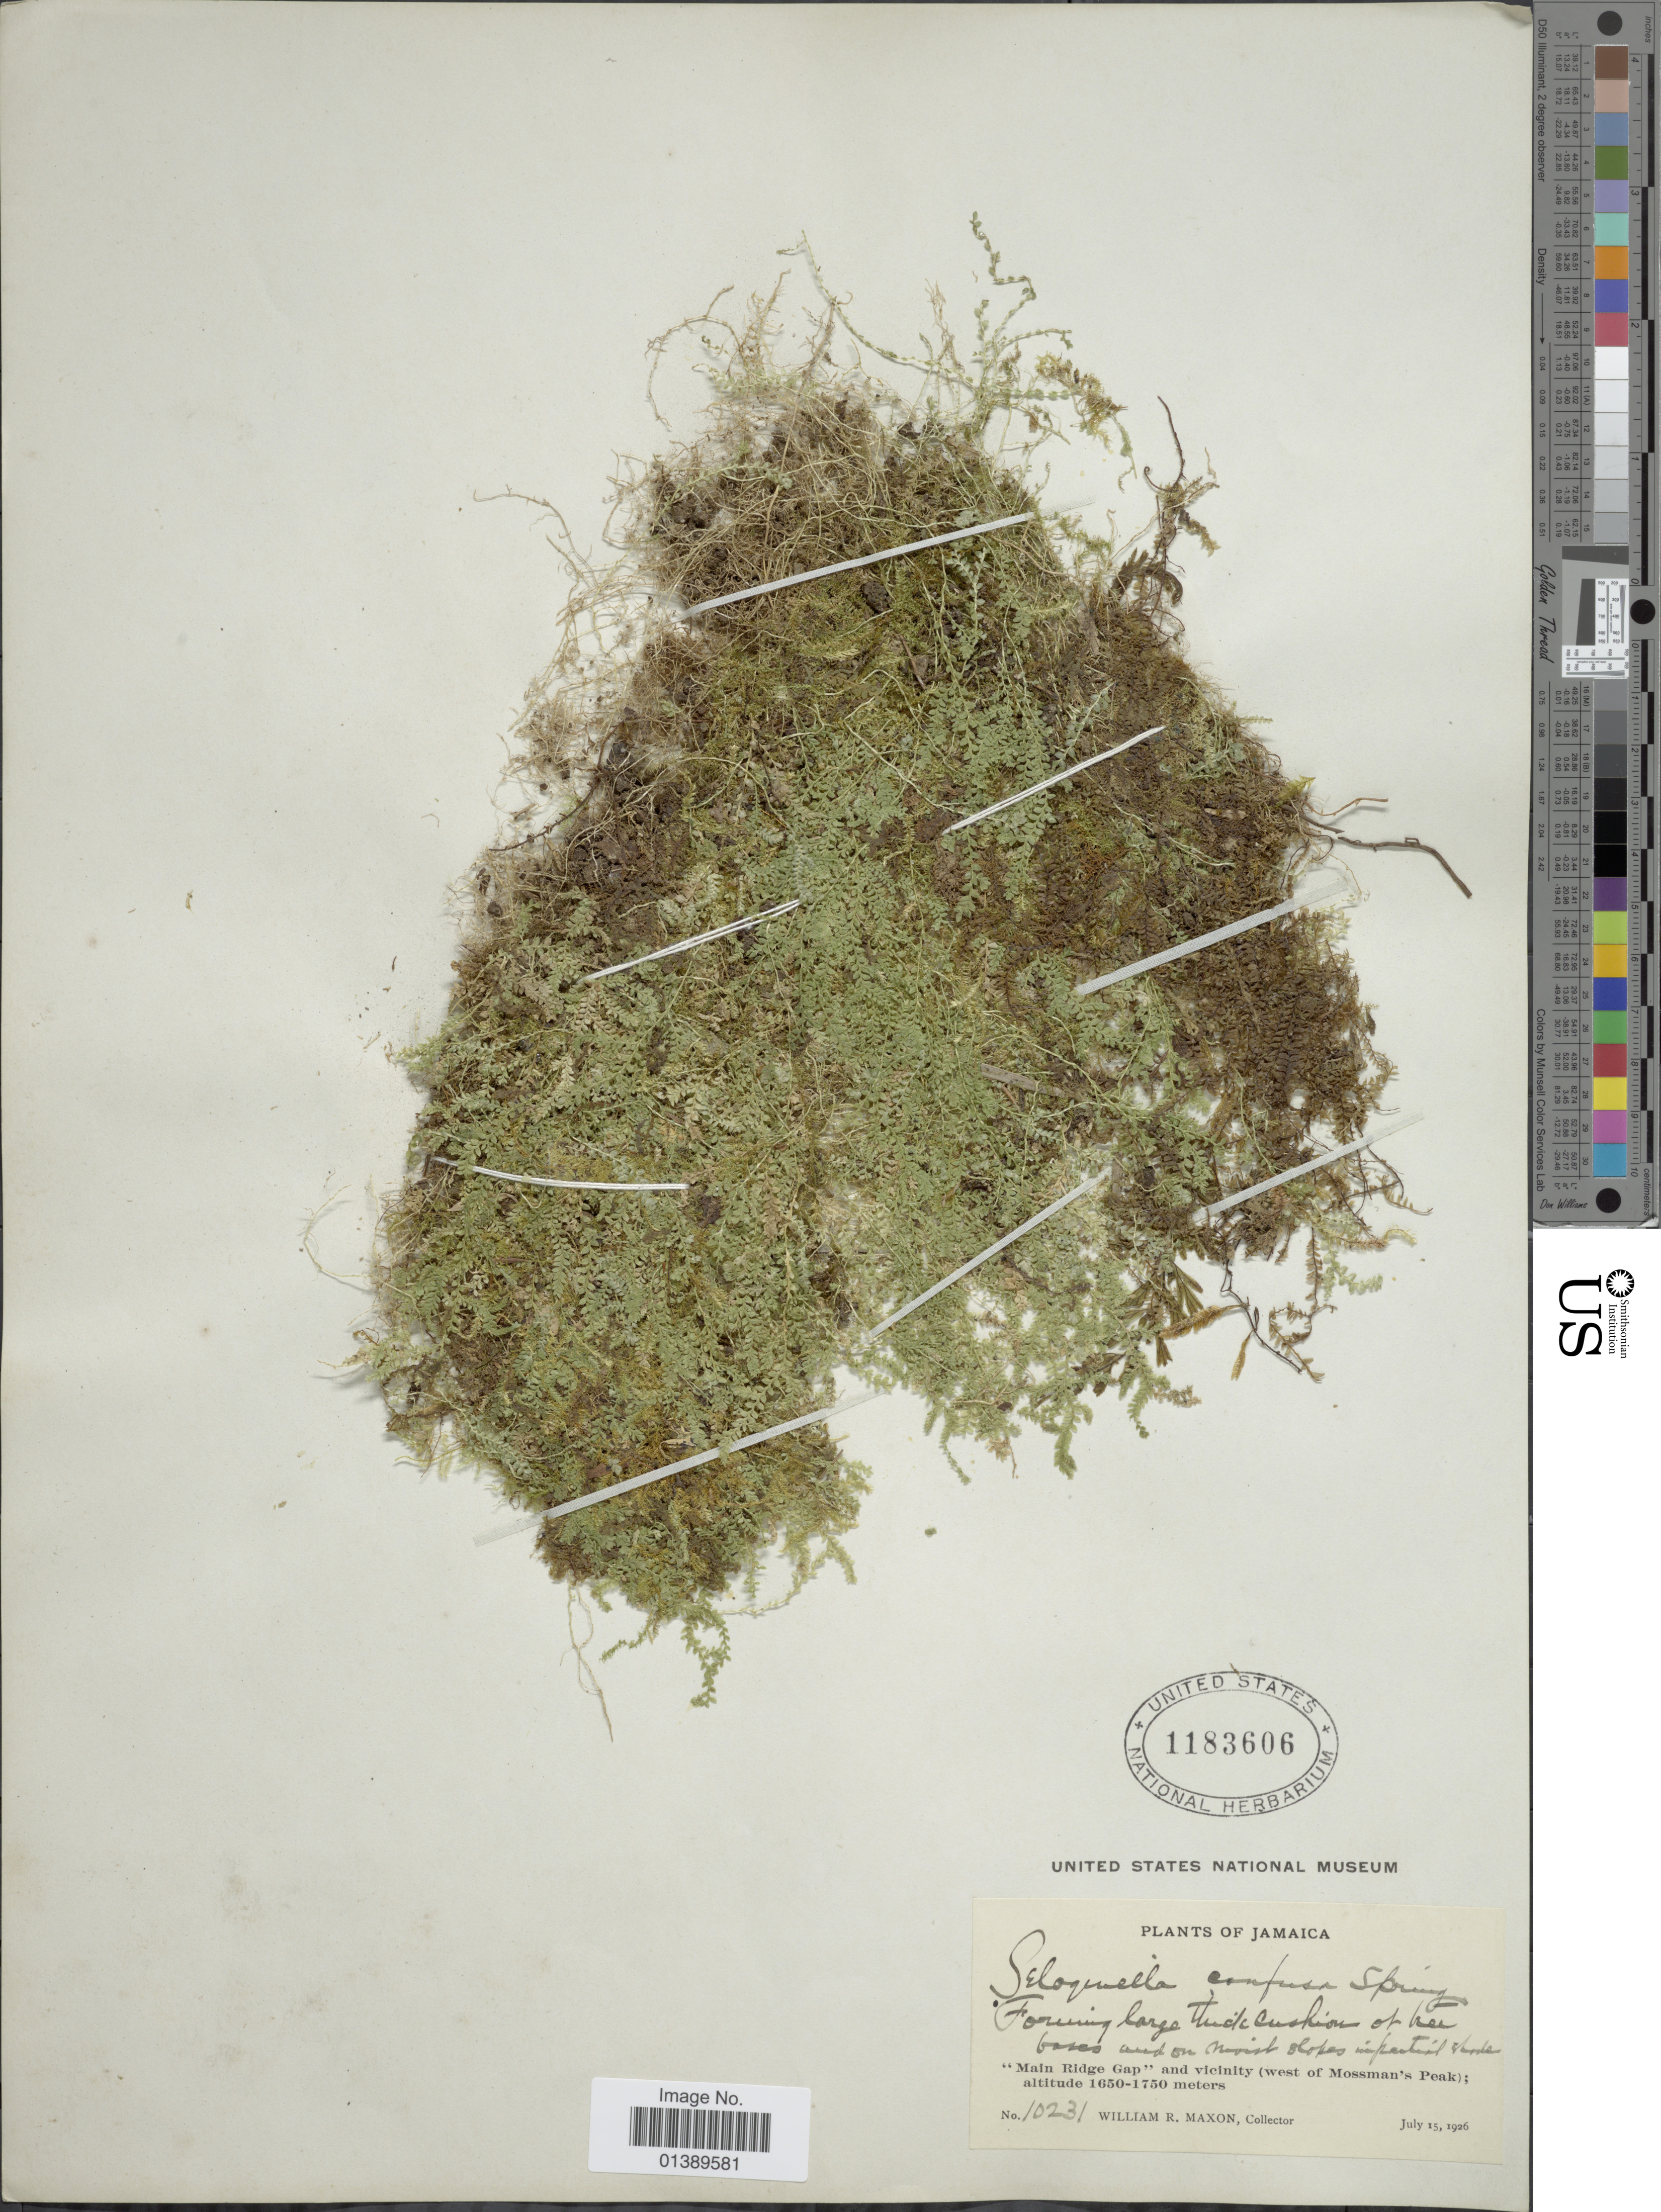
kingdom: Plantae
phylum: Tracheophyta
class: Lycopodiopsida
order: Selaginellales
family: Selaginellaceae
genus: Selaginella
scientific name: Selaginella confusa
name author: Spring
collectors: W. R. Maxon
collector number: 10231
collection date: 1926-07-15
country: Jamaica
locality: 'Main Rdige Gap' and vicinity (west of Mossman's Peak)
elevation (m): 1650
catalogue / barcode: US 1183606